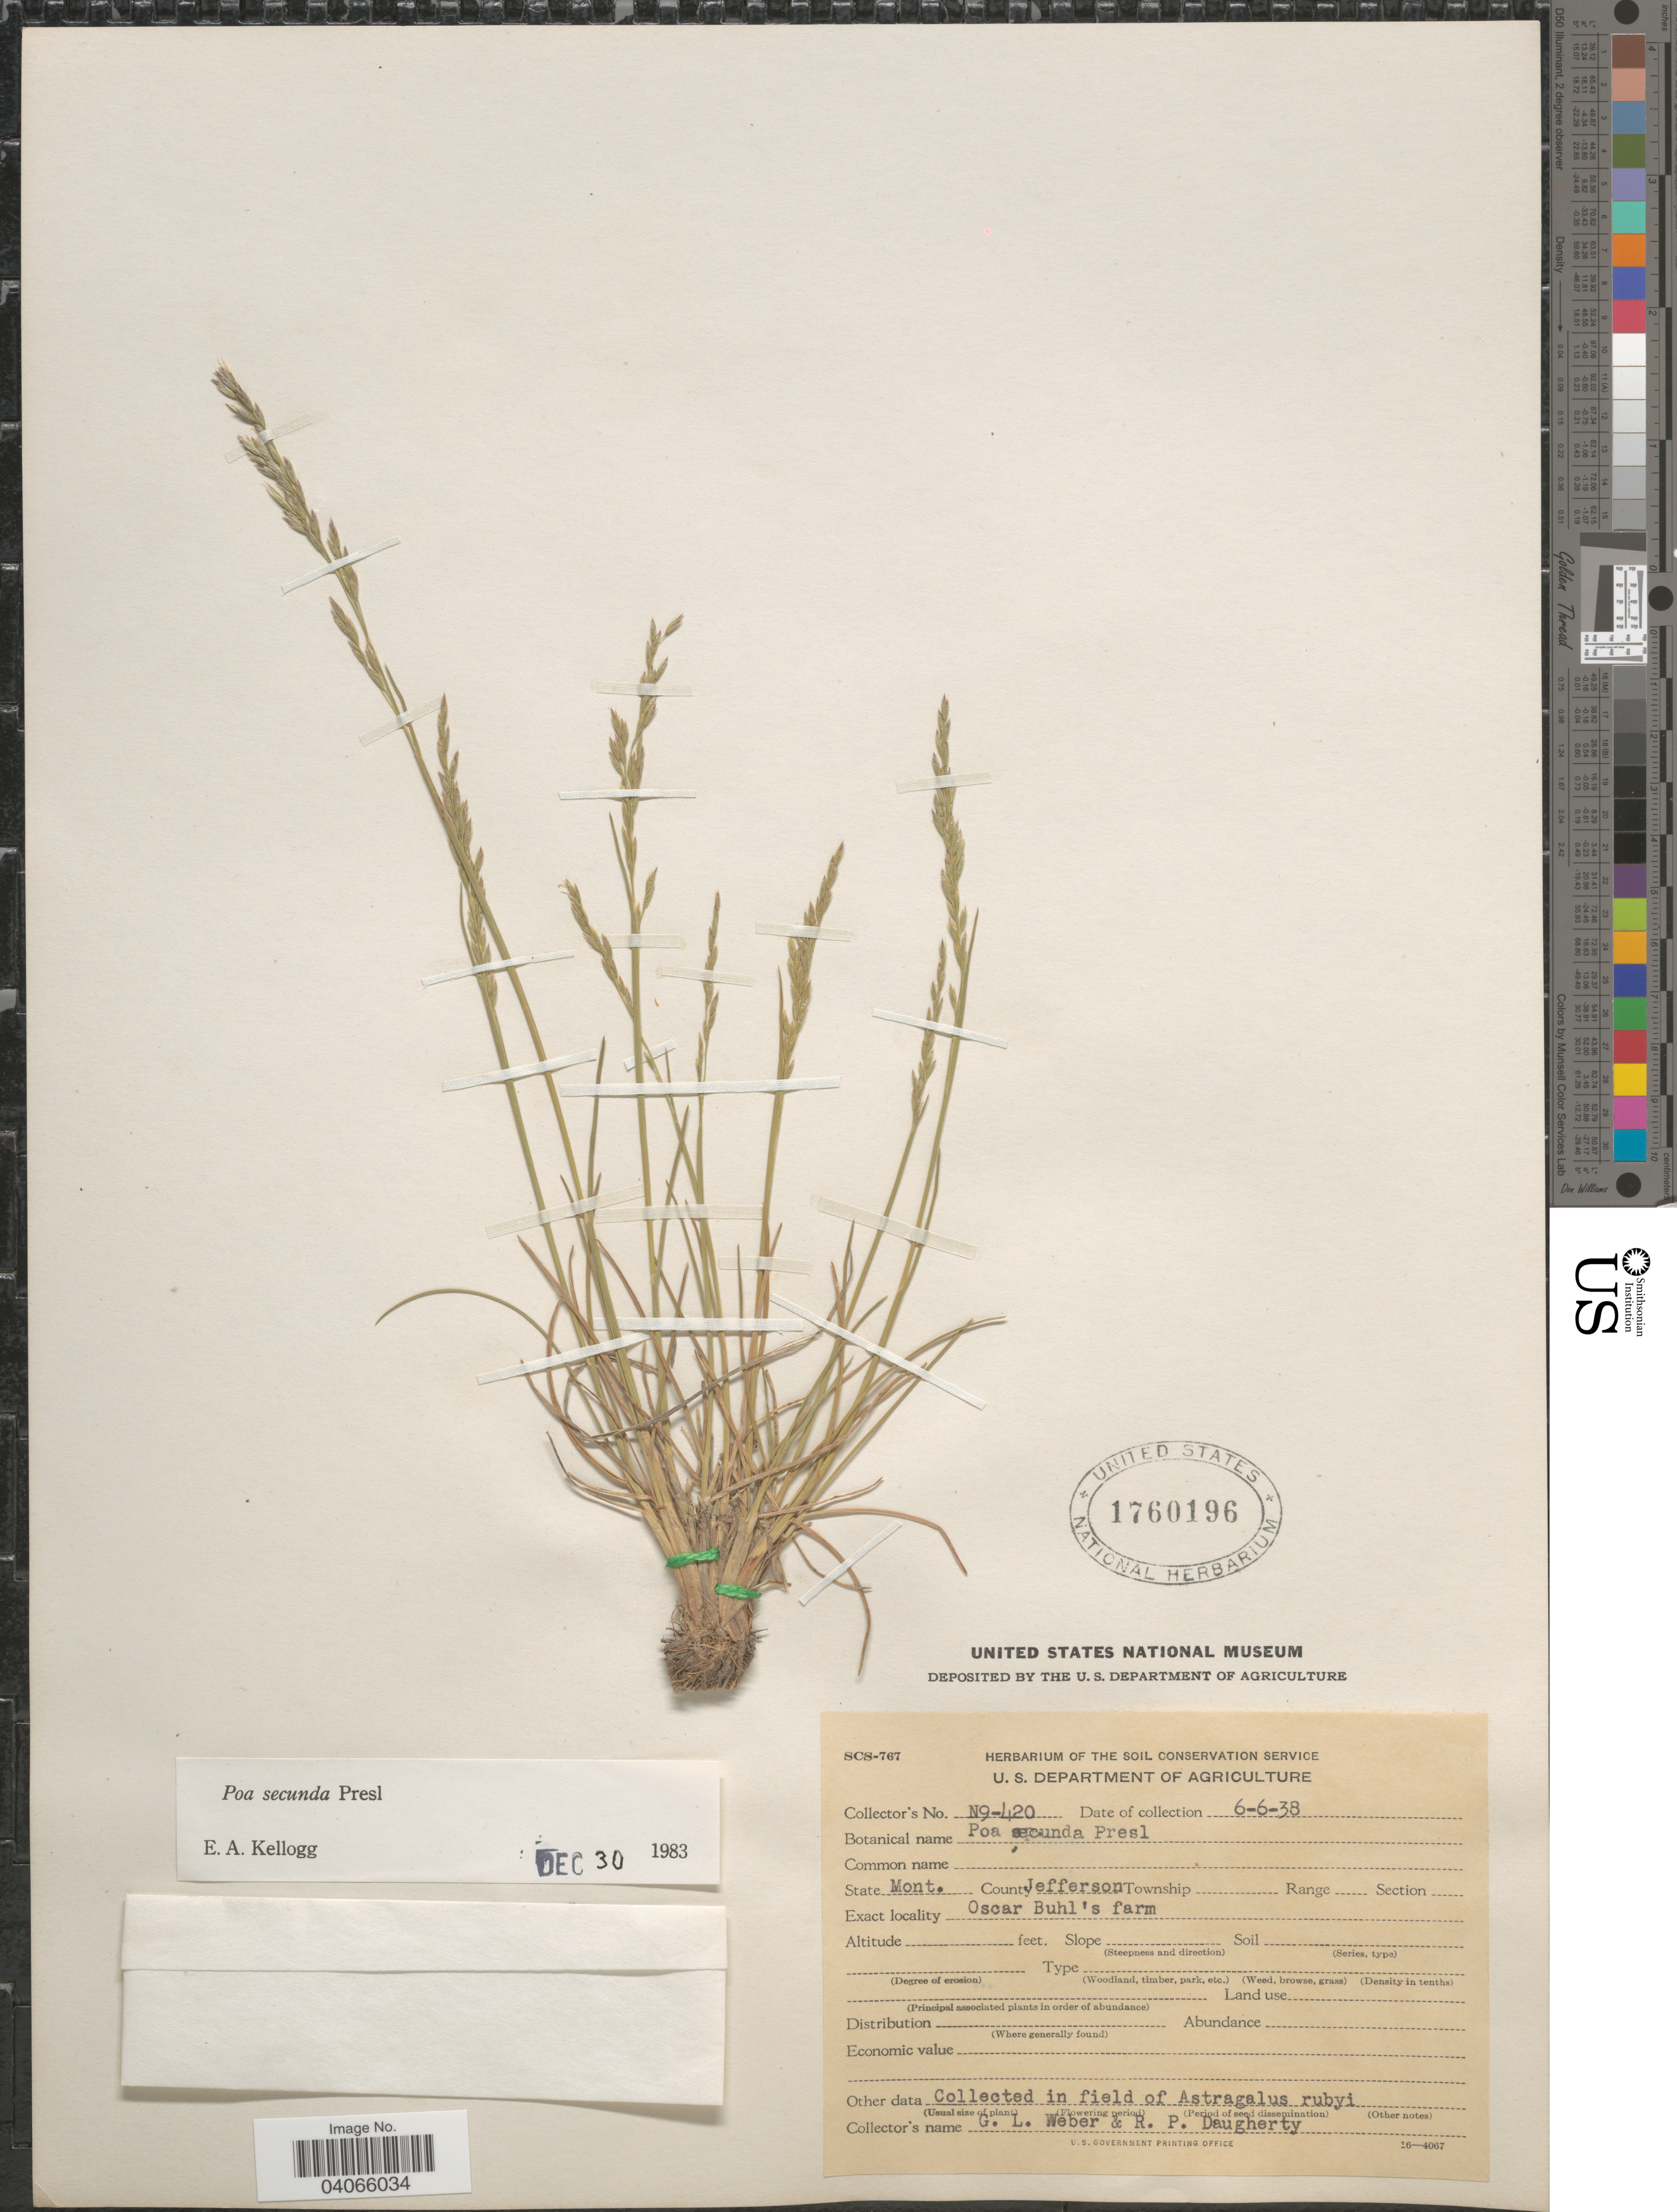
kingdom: Plantae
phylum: Tracheophyta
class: Liliopsida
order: Poales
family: Poaceae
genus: Poa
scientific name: Poa secunda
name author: J. Presl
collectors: G. Weber & R. Daugherty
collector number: N9-420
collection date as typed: Transcribed d/m/y: 6/6/38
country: United States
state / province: Montana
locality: County Jefferson. Oscar Buhl's farm.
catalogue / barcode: US 1760196